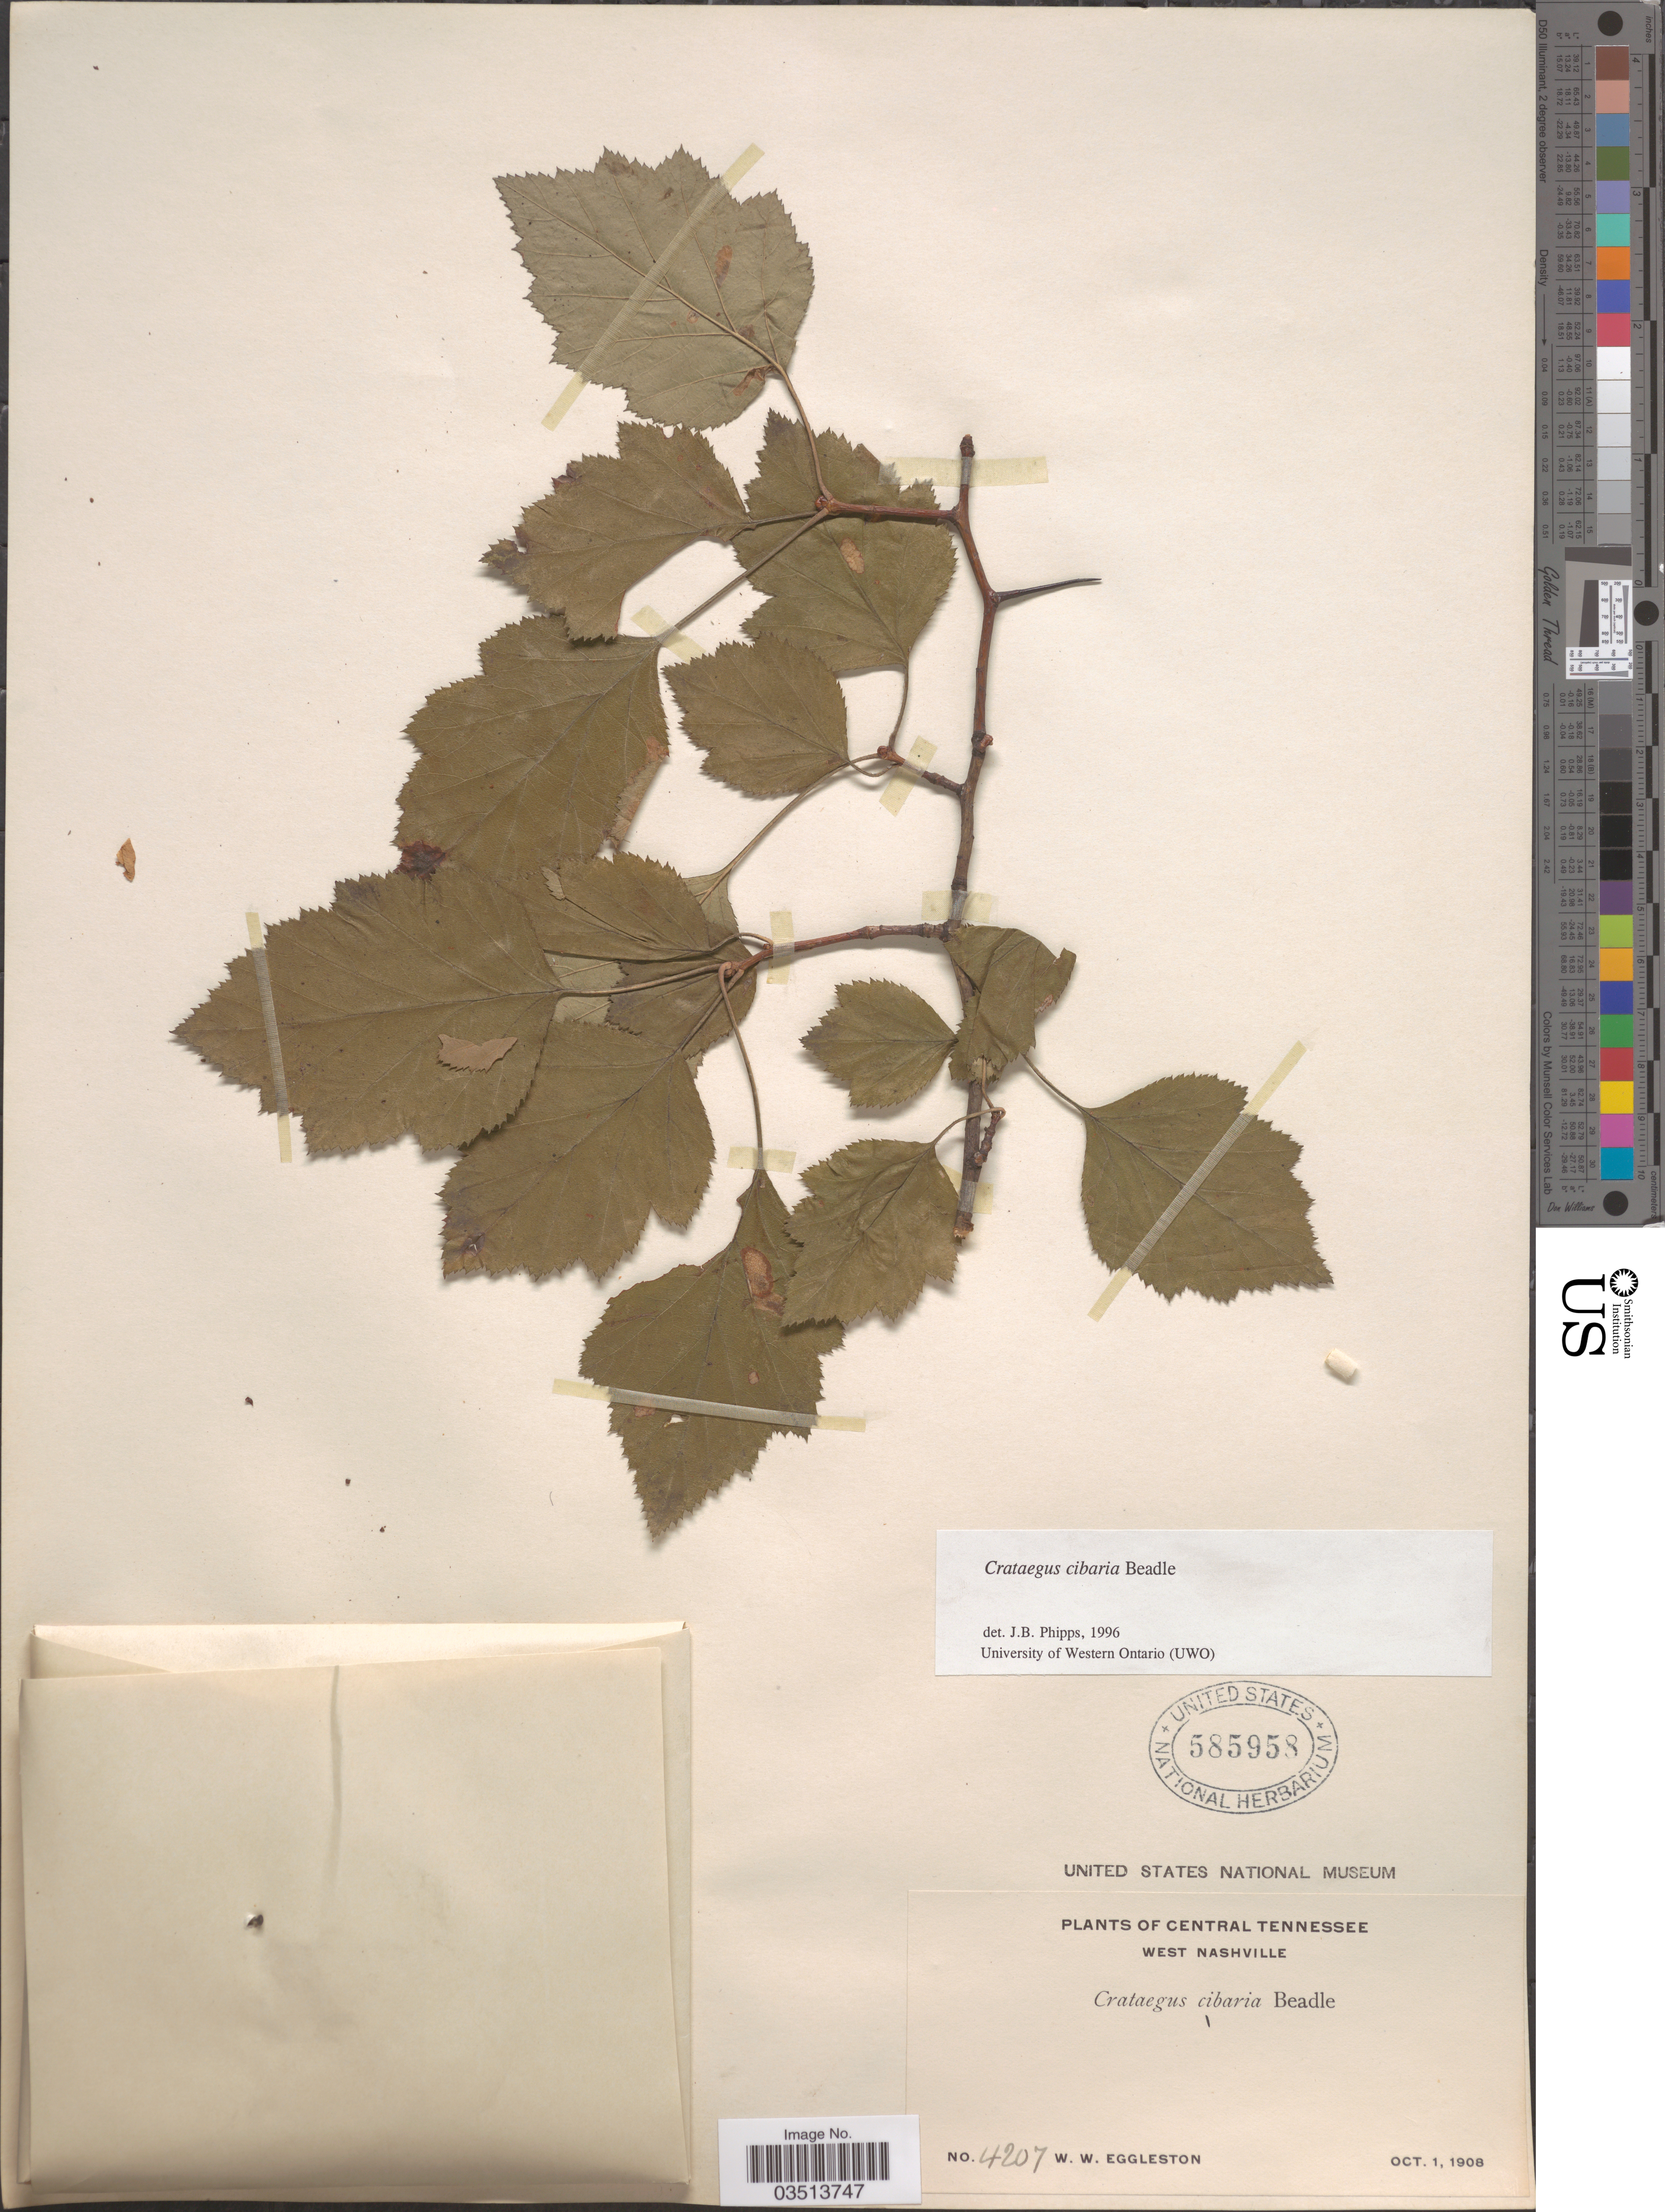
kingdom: Plantae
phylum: Tracheophyta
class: Magnoliopsida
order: Rosales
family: Rosaceae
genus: Crataegus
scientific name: Crataegus cibaria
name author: Beadle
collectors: W. W. Eggleston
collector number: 4207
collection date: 1908-10-01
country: United States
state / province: Tennessee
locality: Central Tennessee. West Nashville.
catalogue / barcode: US 585958